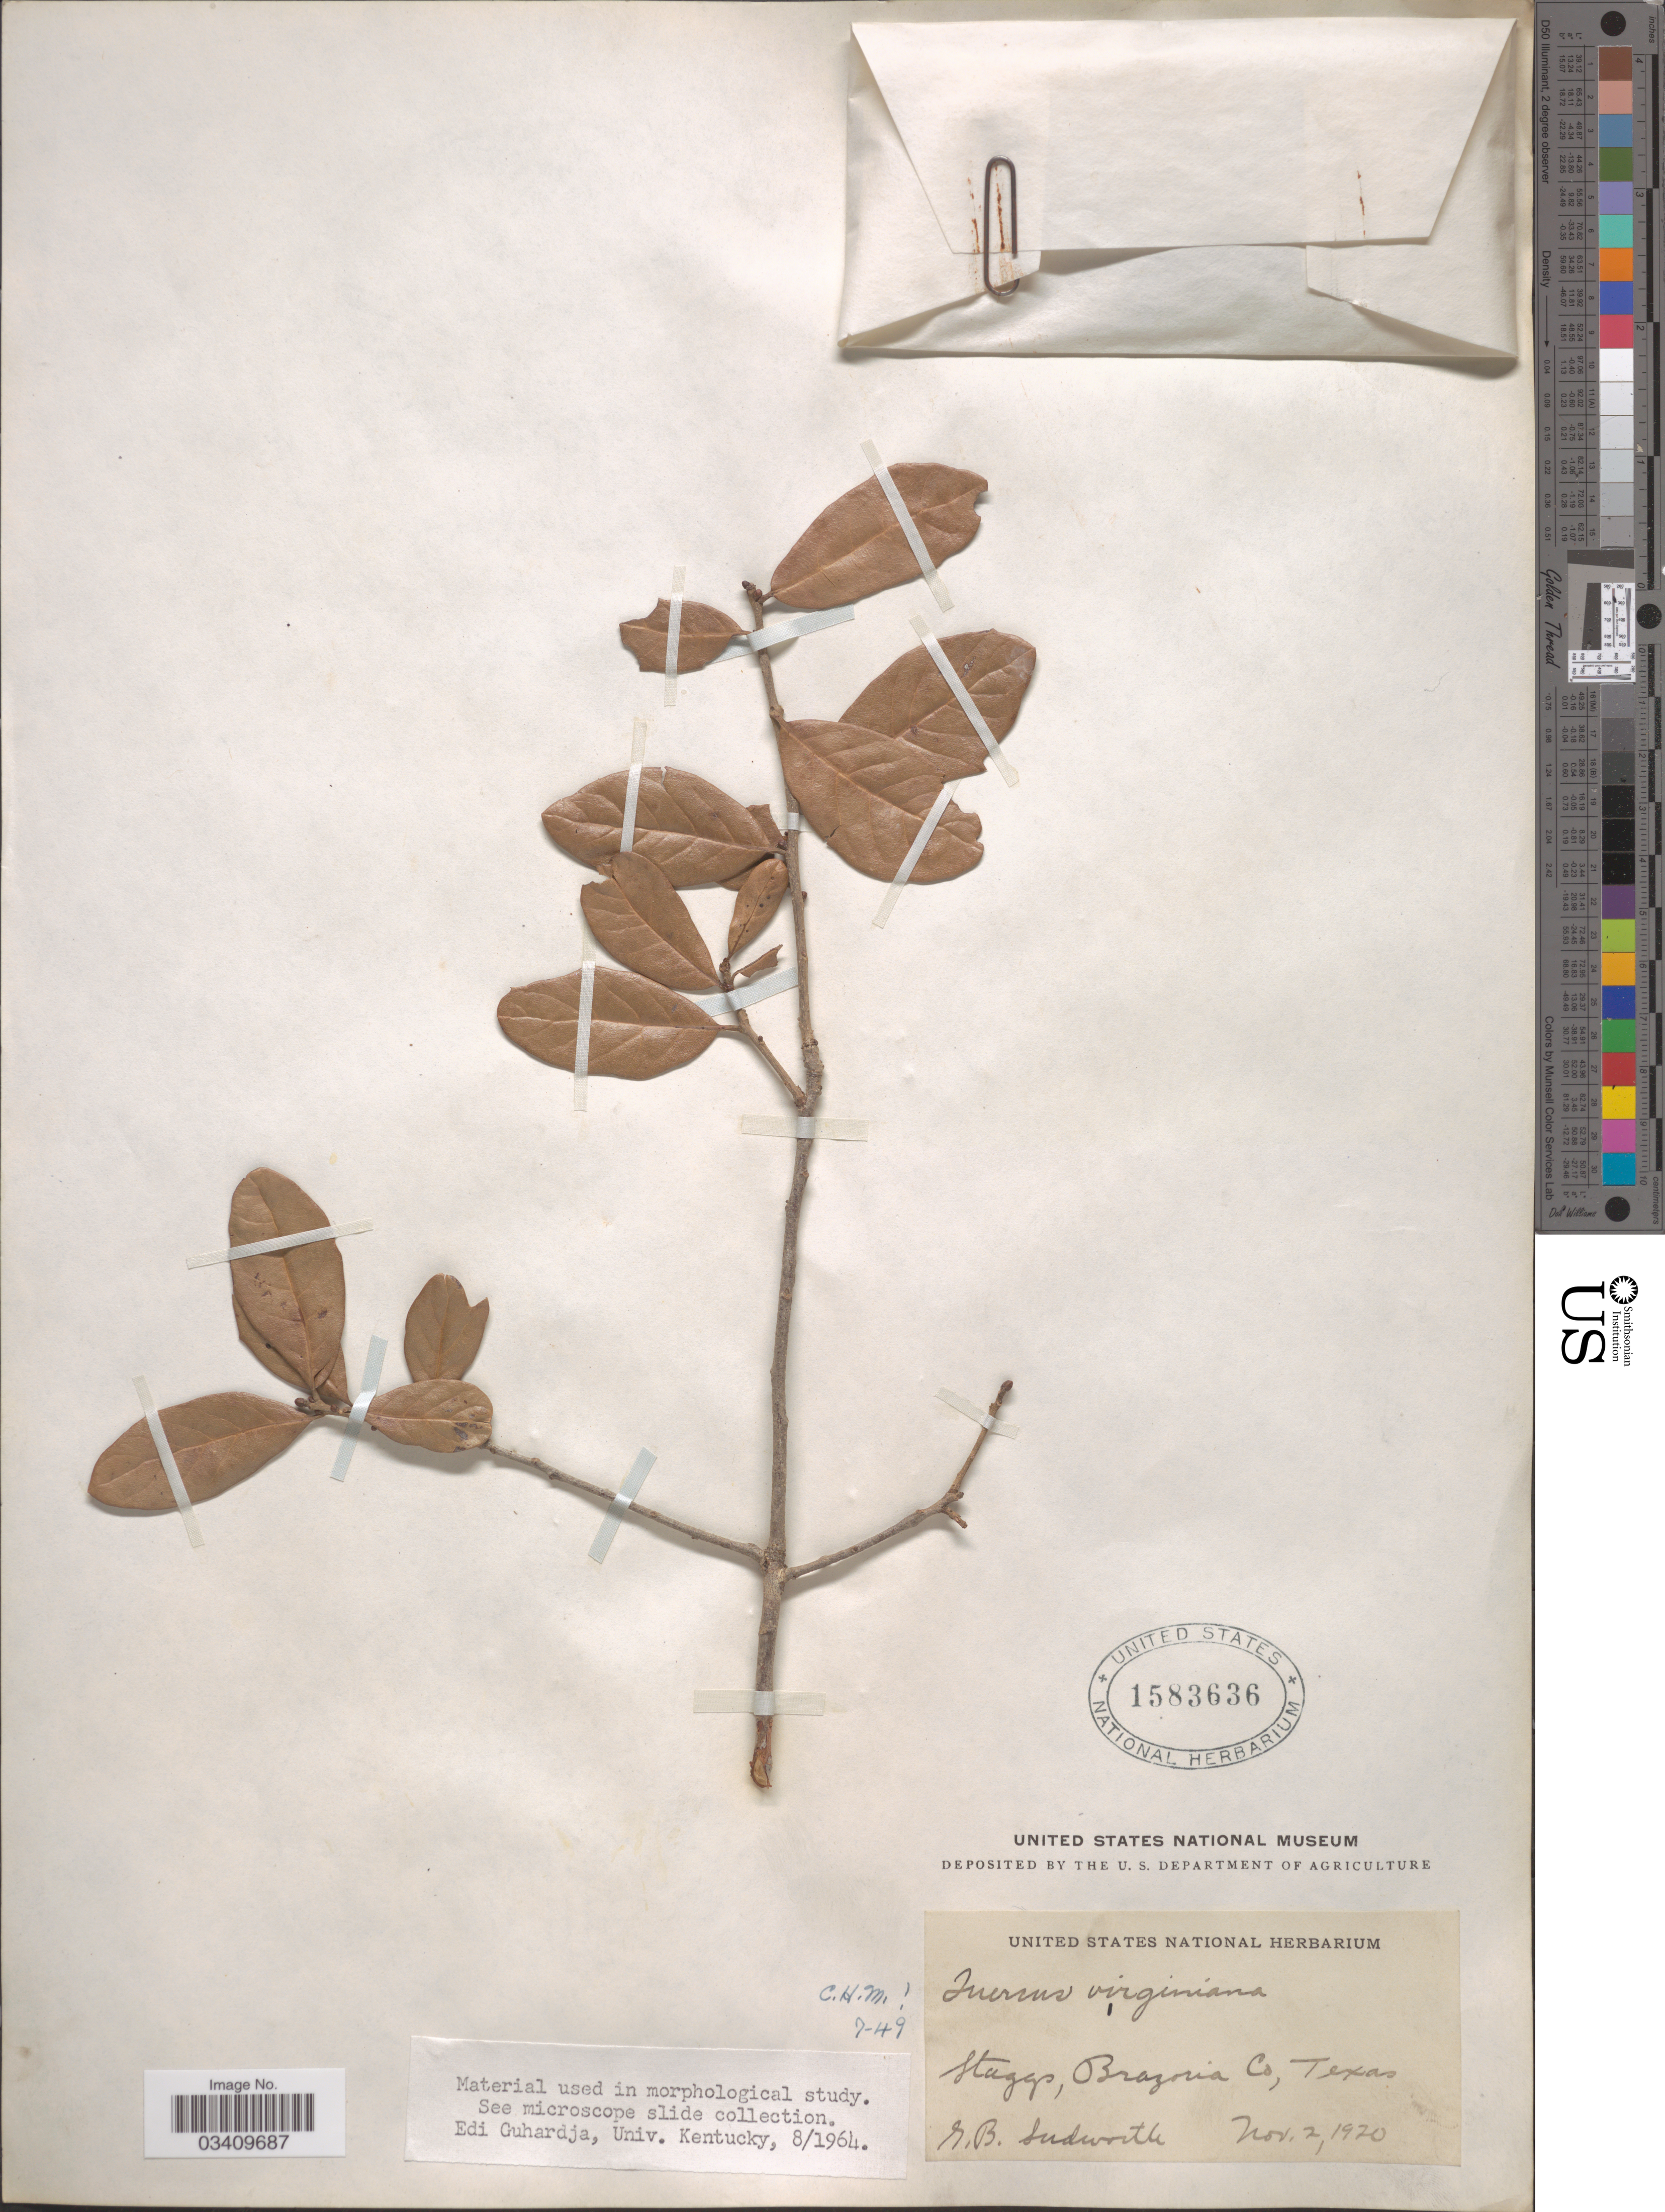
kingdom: Plantae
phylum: Tracheophyta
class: Magnoliopsida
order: Fagales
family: Fagaceae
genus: Quercus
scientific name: Quercus virginiana var. fusiformis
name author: (Small) Sarg.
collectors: G. B. Sudworth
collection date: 1920-11-02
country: United States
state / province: Texas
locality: Staggs, Brazoria Co.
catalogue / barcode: US 1583636